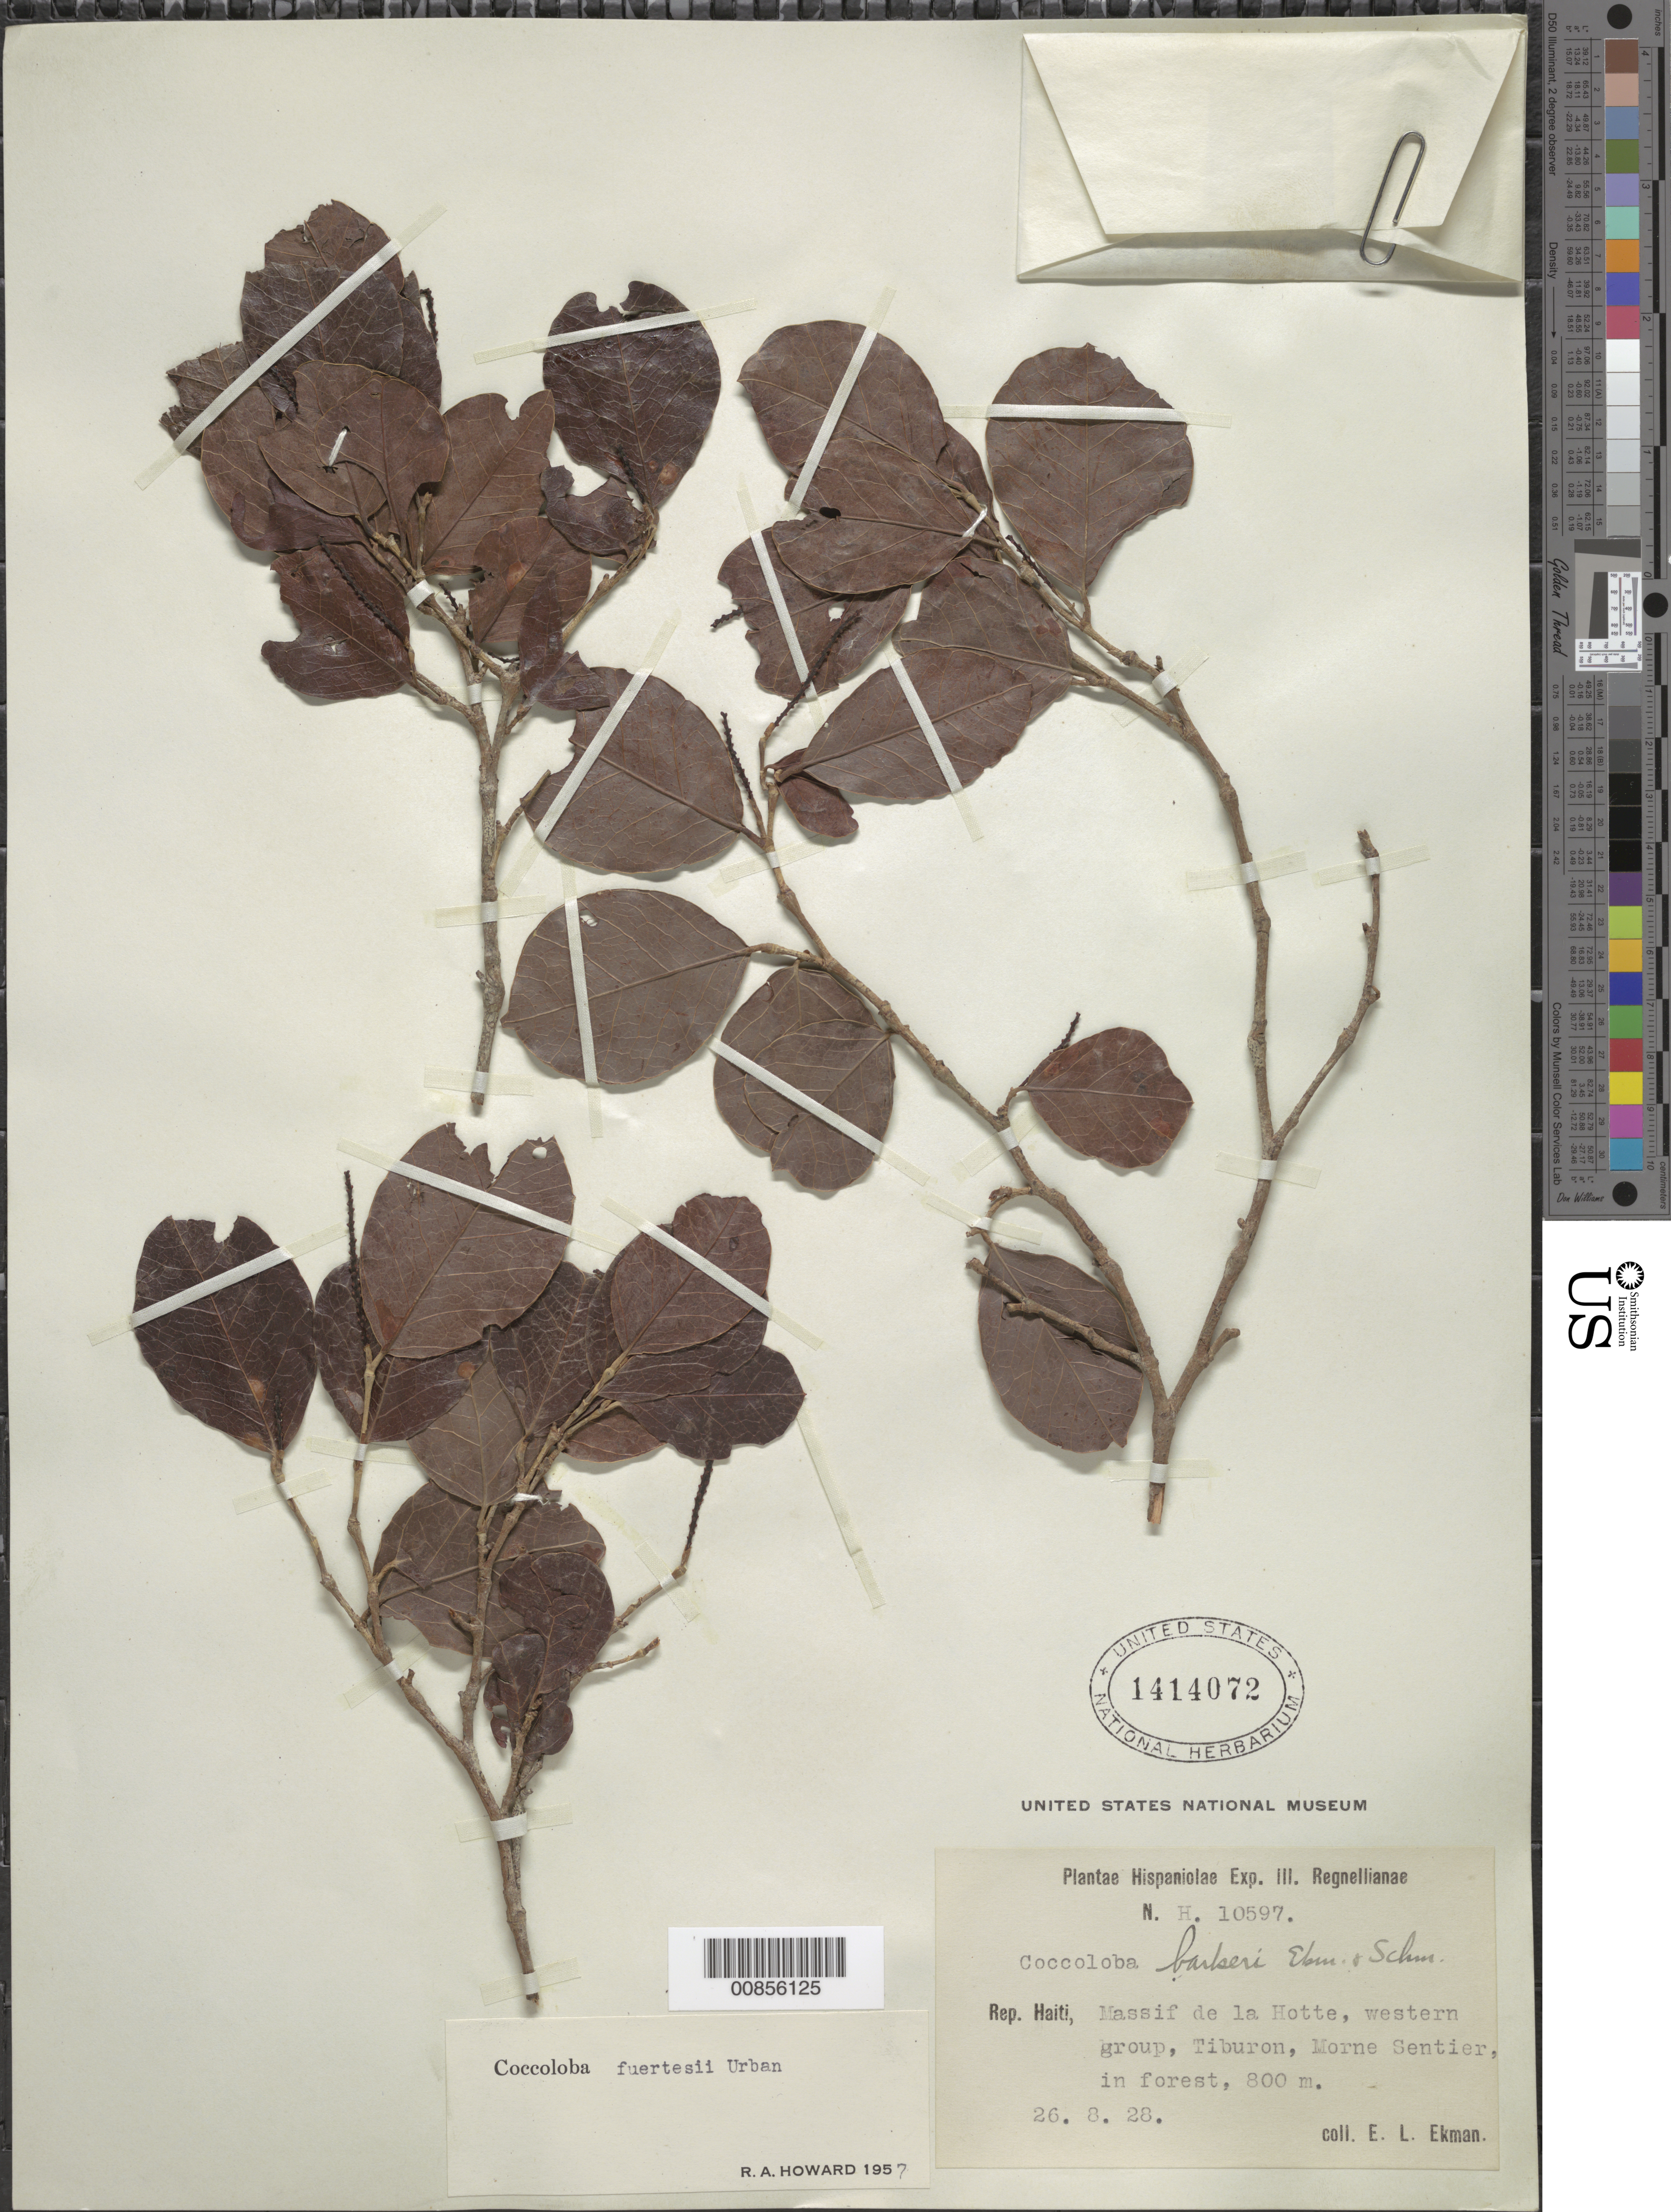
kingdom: Plantae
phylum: Tracheophyta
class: Magnoliopsida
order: Caryophyllales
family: Polygonaceae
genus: Coccoloba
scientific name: Coccoloba fuertesii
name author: Urb.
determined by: Howard, R. A.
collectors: E. L. Ekman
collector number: H 10597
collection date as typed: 26 Aug 1928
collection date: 1928-08-26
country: Haiti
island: Hispaniola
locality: Massif de la Hotte, western group, Tiburon, Morne Sentier.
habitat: In forest.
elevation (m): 800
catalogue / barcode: US 1414072